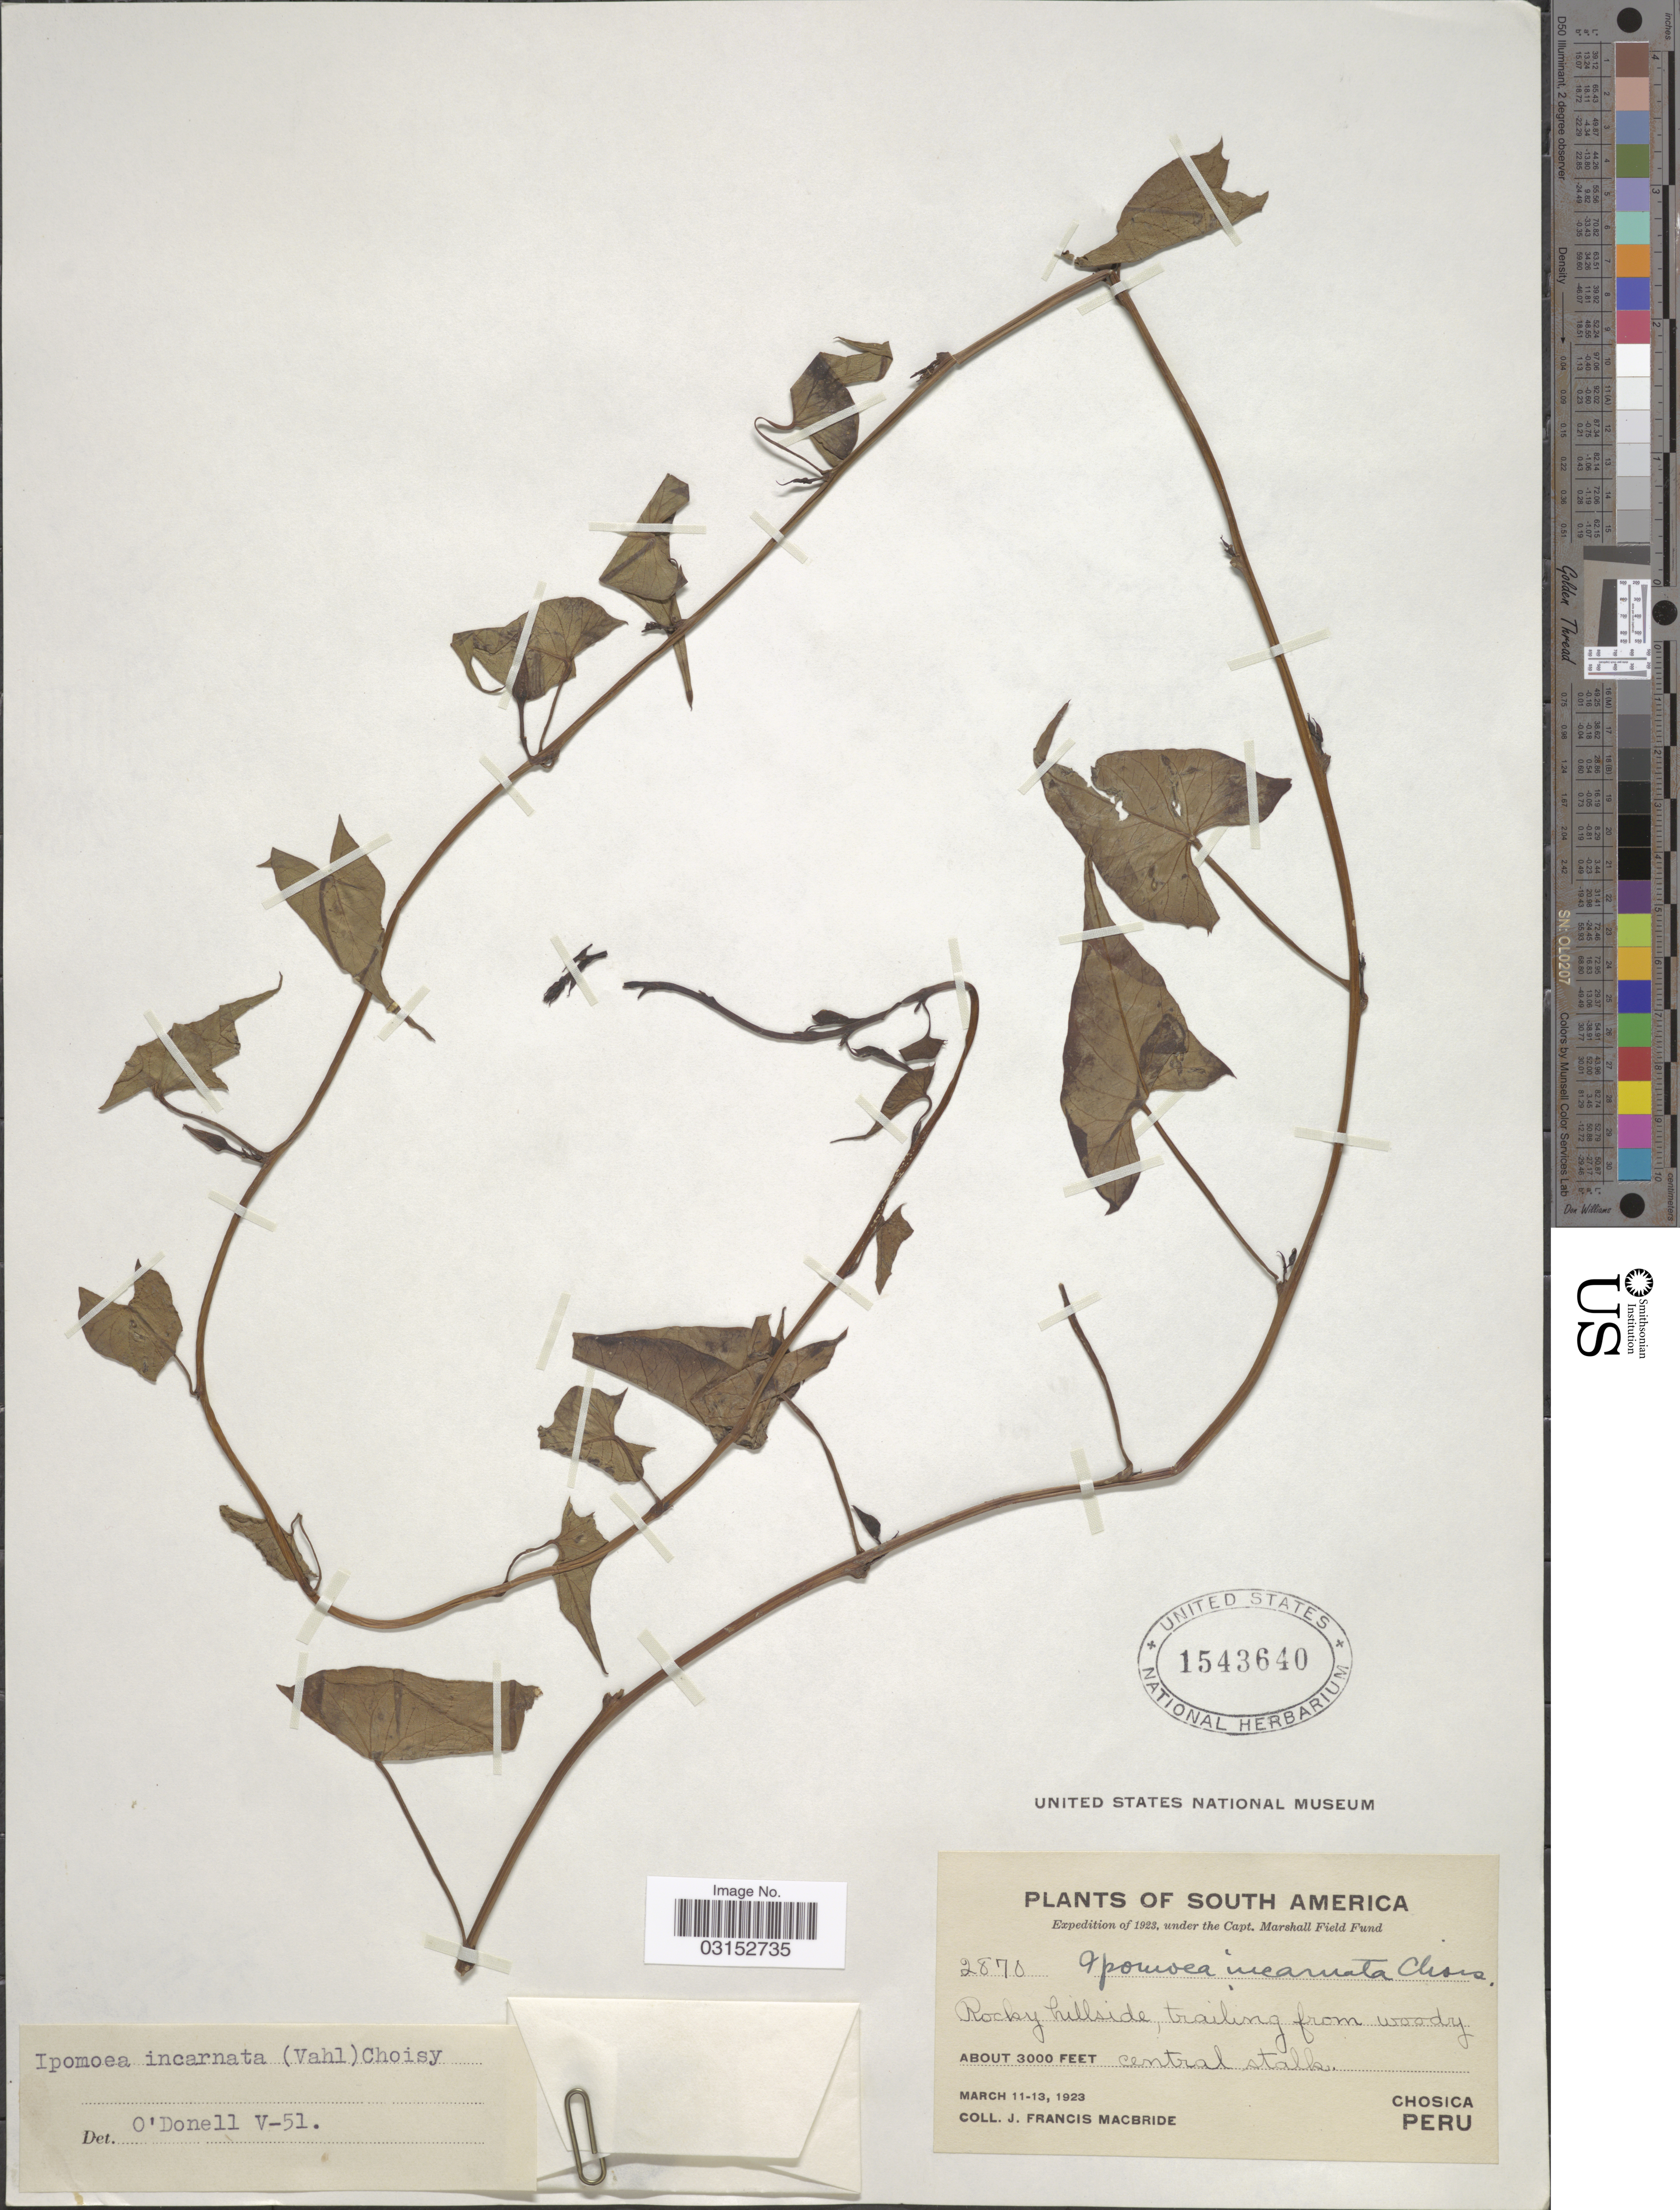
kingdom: Plantae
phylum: Tracheophyta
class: Magnoliopsida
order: Solanales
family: Convolvulaceae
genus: Ipomoea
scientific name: Ipomoea incarnata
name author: (Vahl) Choisy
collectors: J. F. Macbride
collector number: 2870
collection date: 1923-03-11/1923-03-13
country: Peru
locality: Chosica.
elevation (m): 914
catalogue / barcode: US 1543640